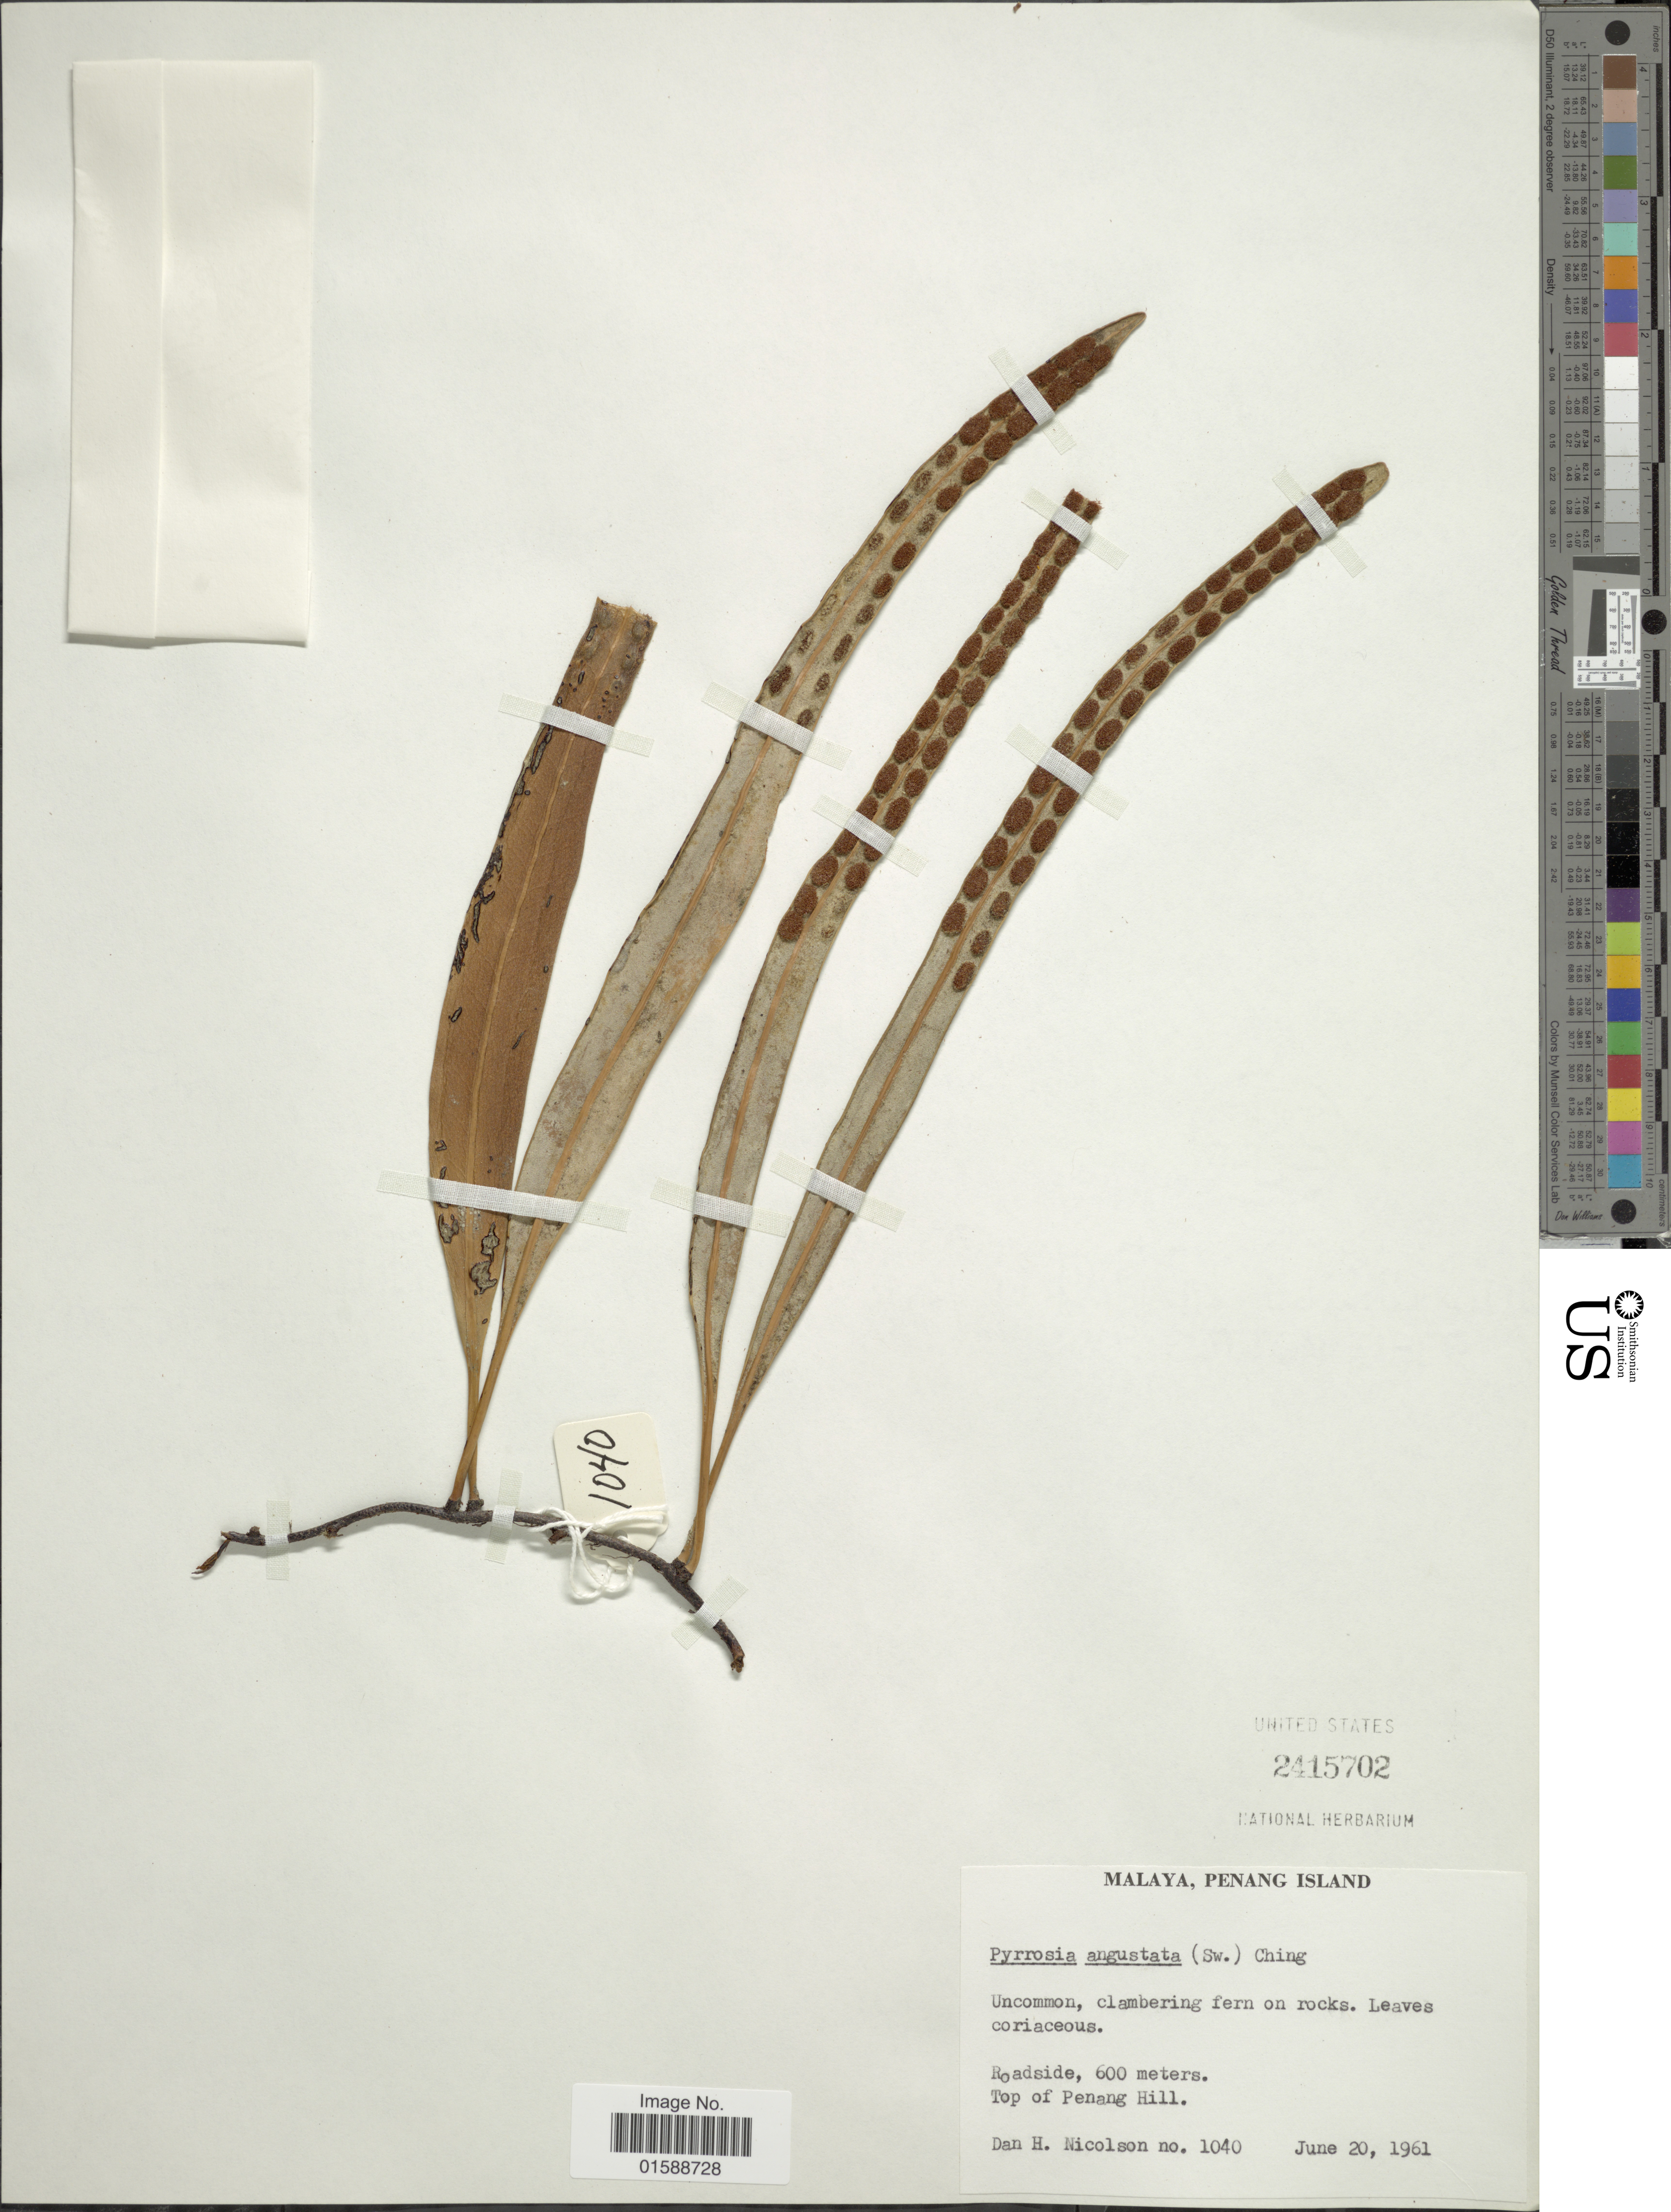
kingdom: Plantae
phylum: Tracheophyta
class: Polypodiopsida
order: Polypodiales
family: Polypodiaceae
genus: Pyrrosia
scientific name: Pyrrosia angustata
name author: (Sw.) Ching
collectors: D. H. Nicolson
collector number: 1040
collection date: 1961-06-20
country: Malaysia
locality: Malaya, Pening Island. Roadside. Top of Penang Hill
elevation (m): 600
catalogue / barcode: US 2415702